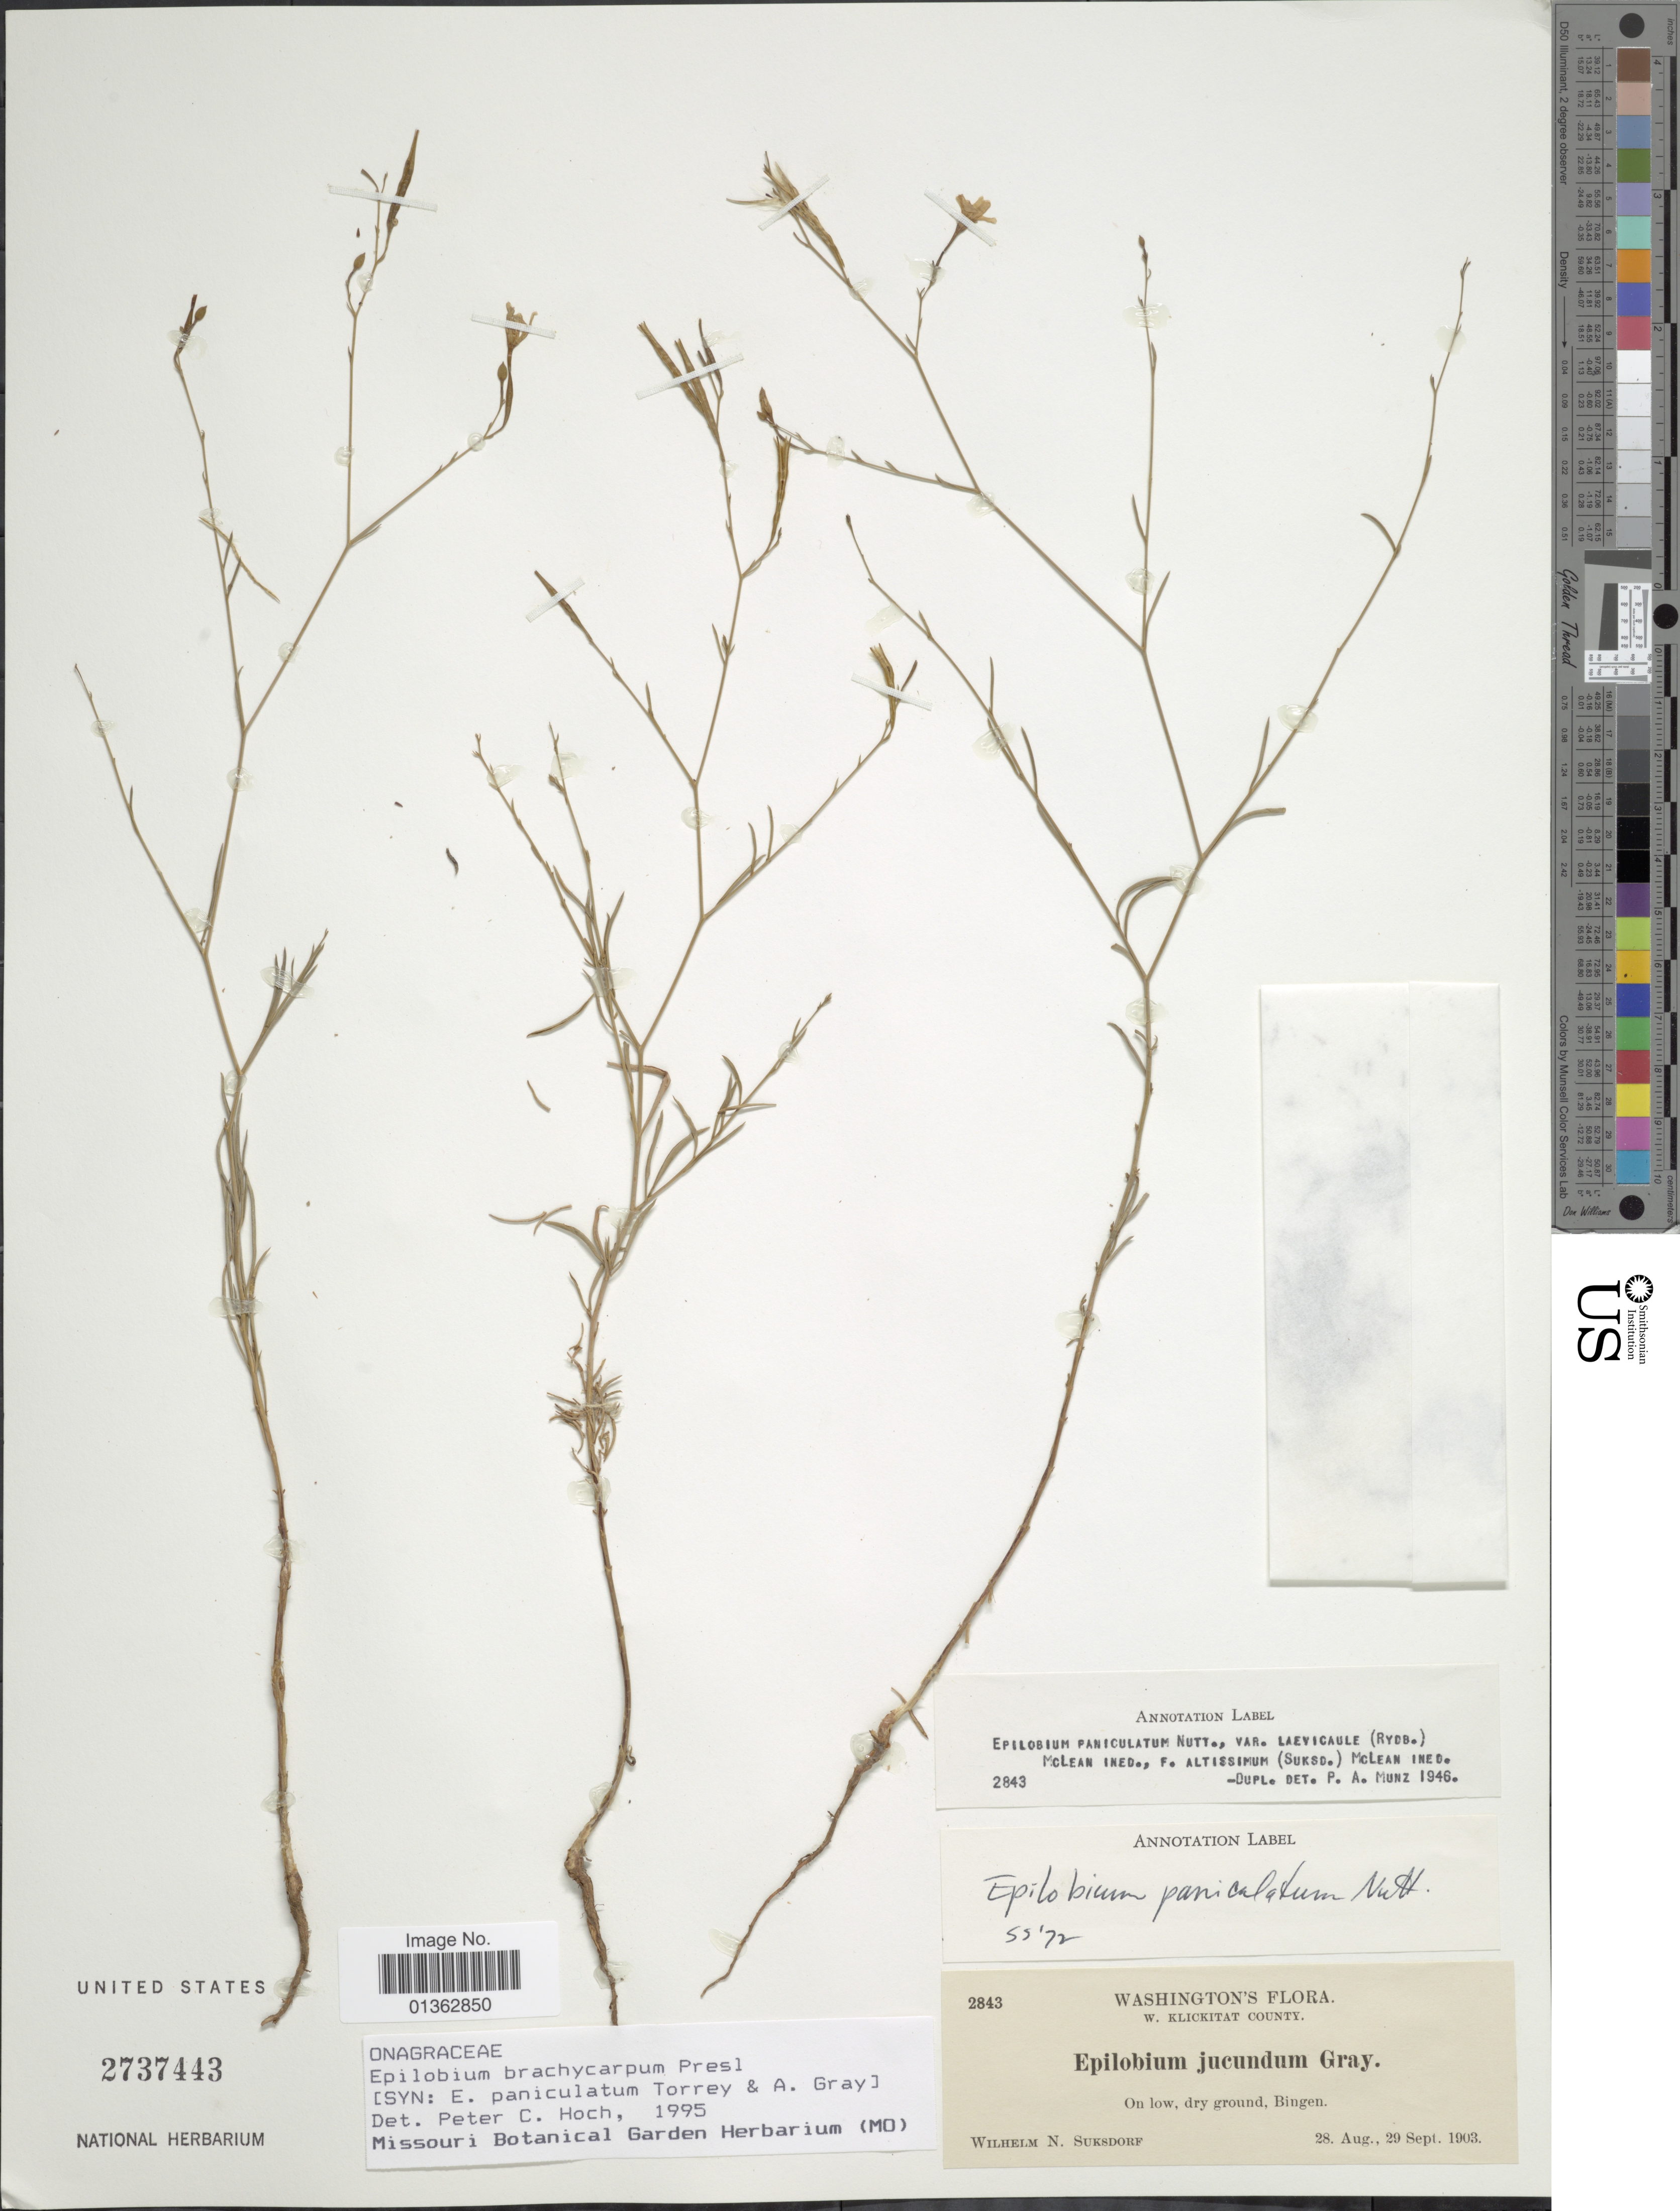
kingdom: Plantae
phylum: Tracheophyta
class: Magnoliopsida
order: Myrtales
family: Onagraceae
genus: Epilobium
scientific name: Epilobium brachycarpum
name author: C. Presl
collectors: W. N. Suksdorf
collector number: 2843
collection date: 1903-08-28/1903-09-29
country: United States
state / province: Washington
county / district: Klickitat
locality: W. Klickitat County. Bingen.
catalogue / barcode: US 2737443